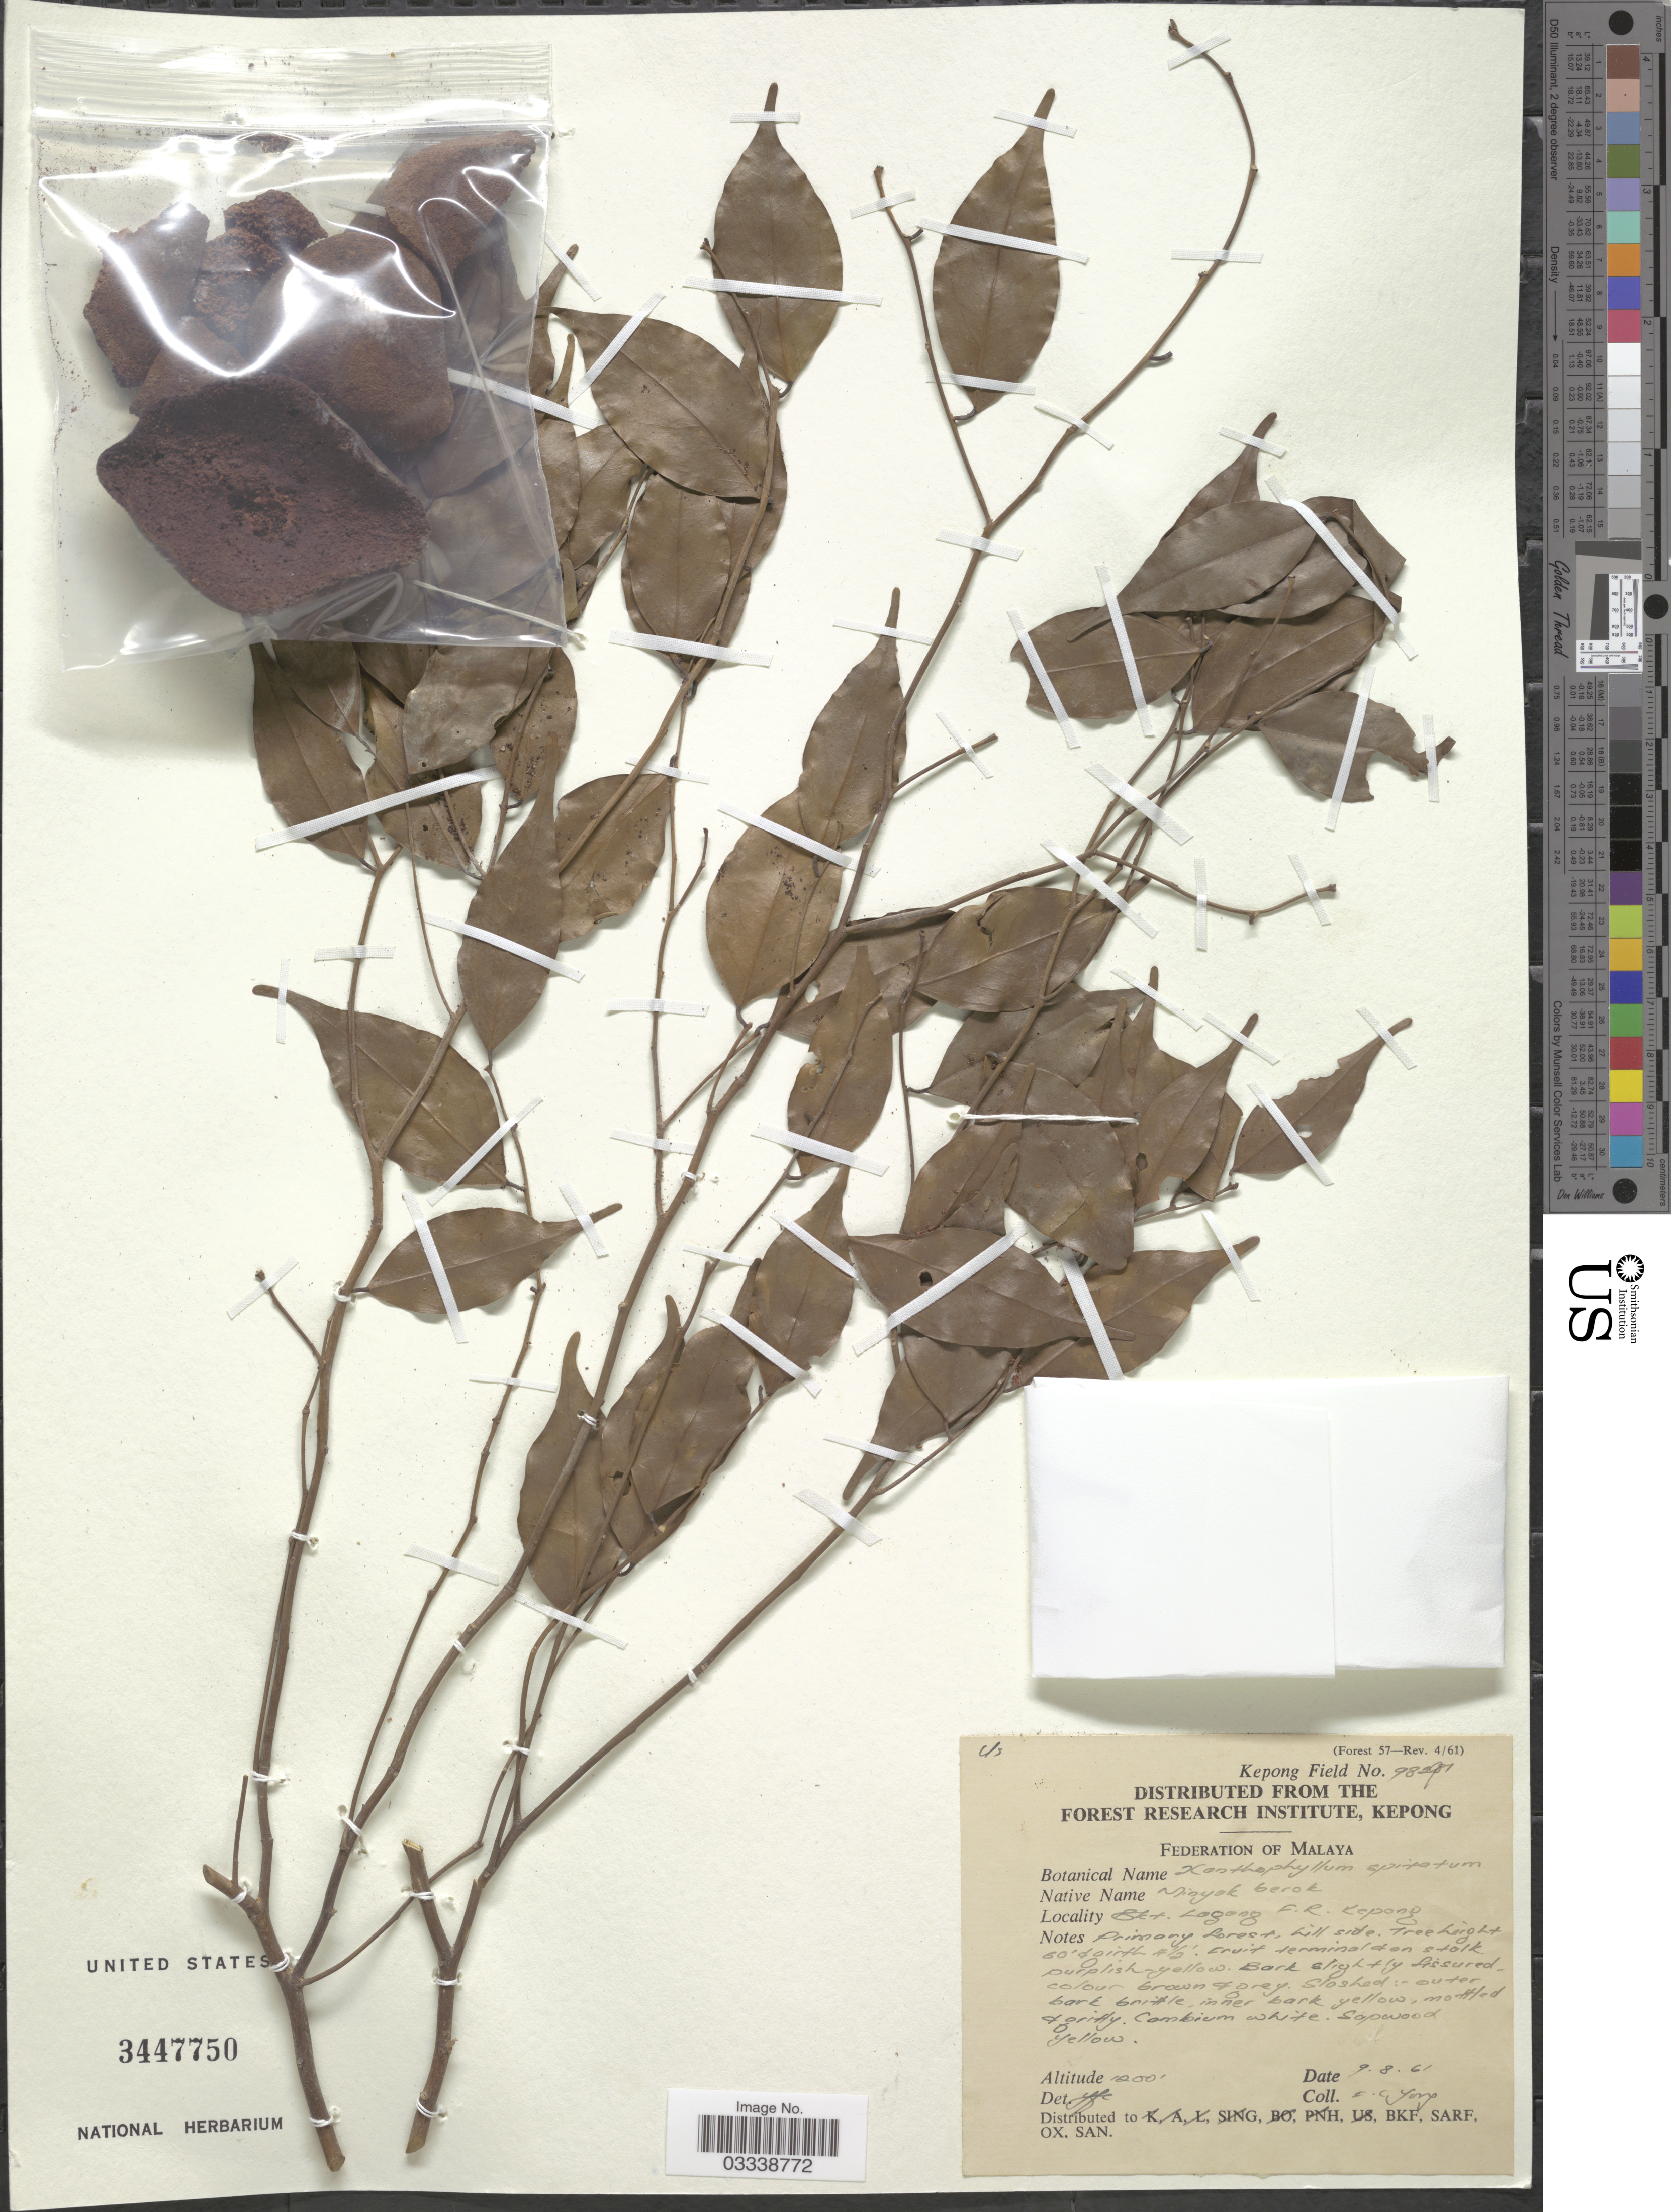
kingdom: Plantae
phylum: Tracheophyta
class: Magnoliopsida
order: Fabales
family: Polygalaceae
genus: Xanthophyllum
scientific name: Xanthophyllum stipitatum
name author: A.W. Benn.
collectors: F. Yong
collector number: Kepong Field 982981*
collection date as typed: Transcribed d/m/y: 9/8/61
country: Malaysia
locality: Federation of Malaya. Bex. Logong F. R. Kepong.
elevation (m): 366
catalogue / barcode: US 3447750